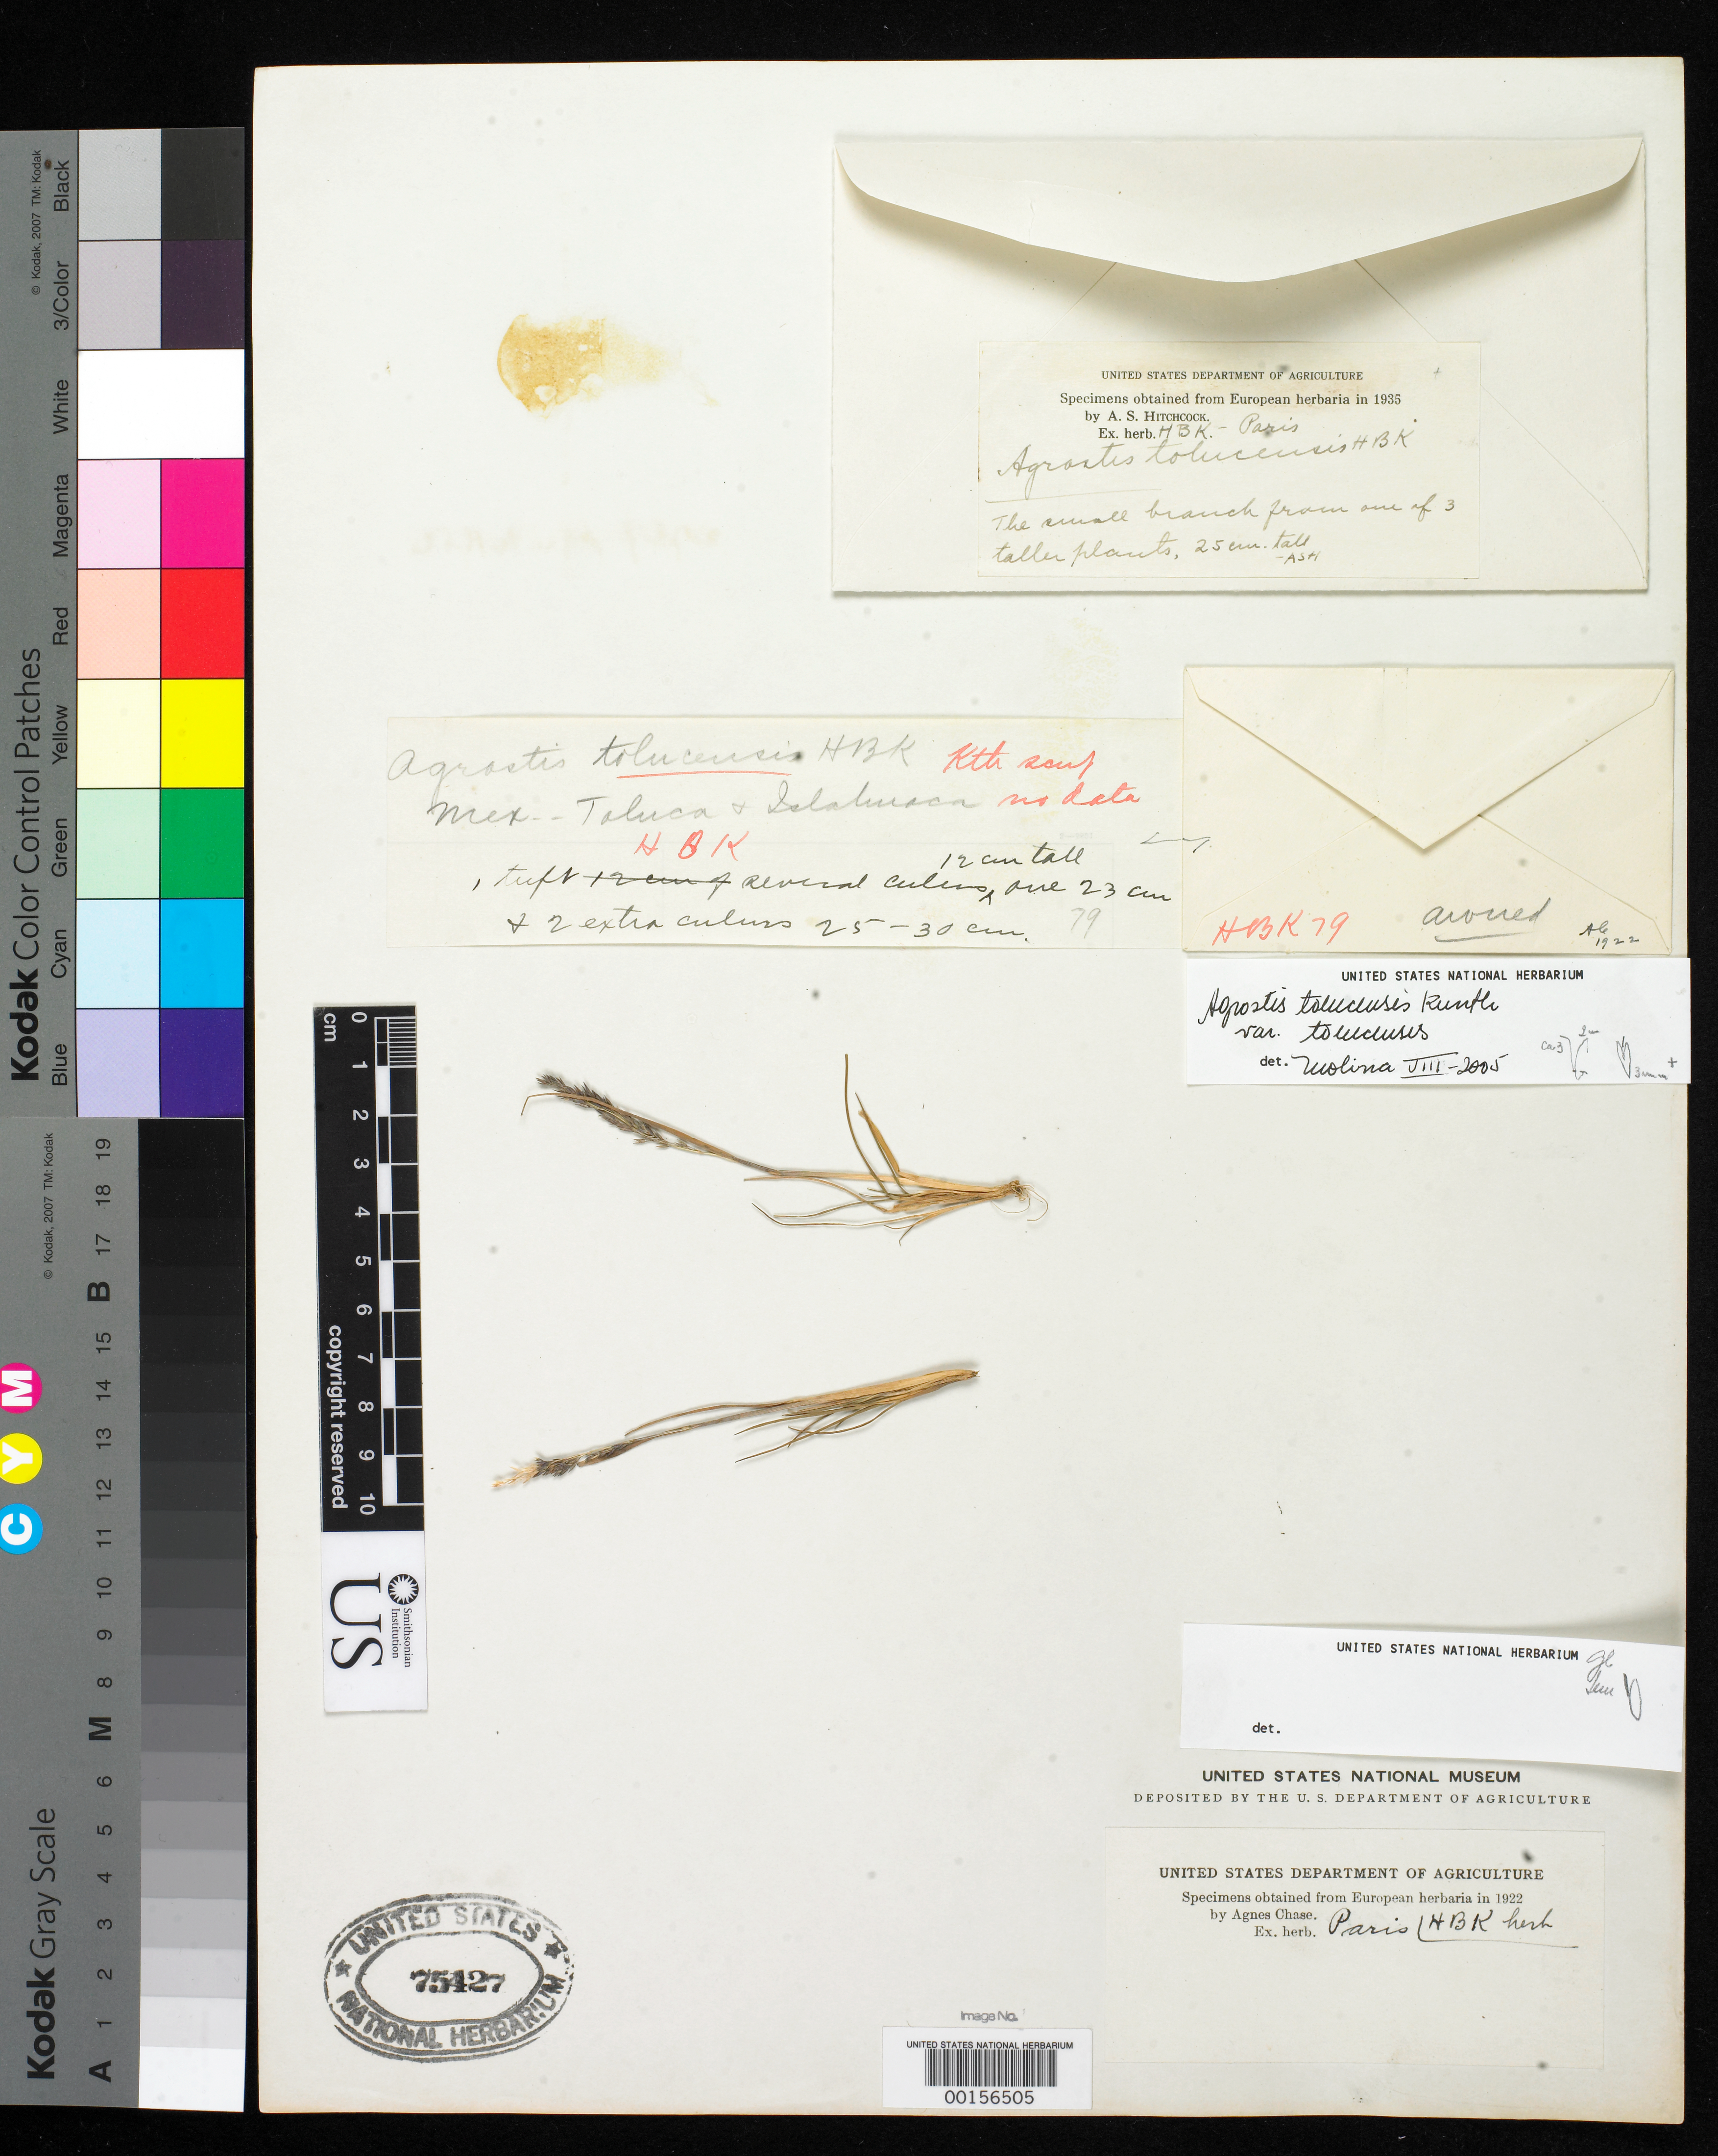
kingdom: Plantae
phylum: Tracheophyta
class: Liliopsida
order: Poales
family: Poaceae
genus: Agrostis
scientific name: Agrostis tolucensis Kunth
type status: Type Fragment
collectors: F. W. Humboldt & A. J. A. Bonpland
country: Mexico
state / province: México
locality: Prope Toluca and Islahuaca.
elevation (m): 1380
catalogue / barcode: US 75427